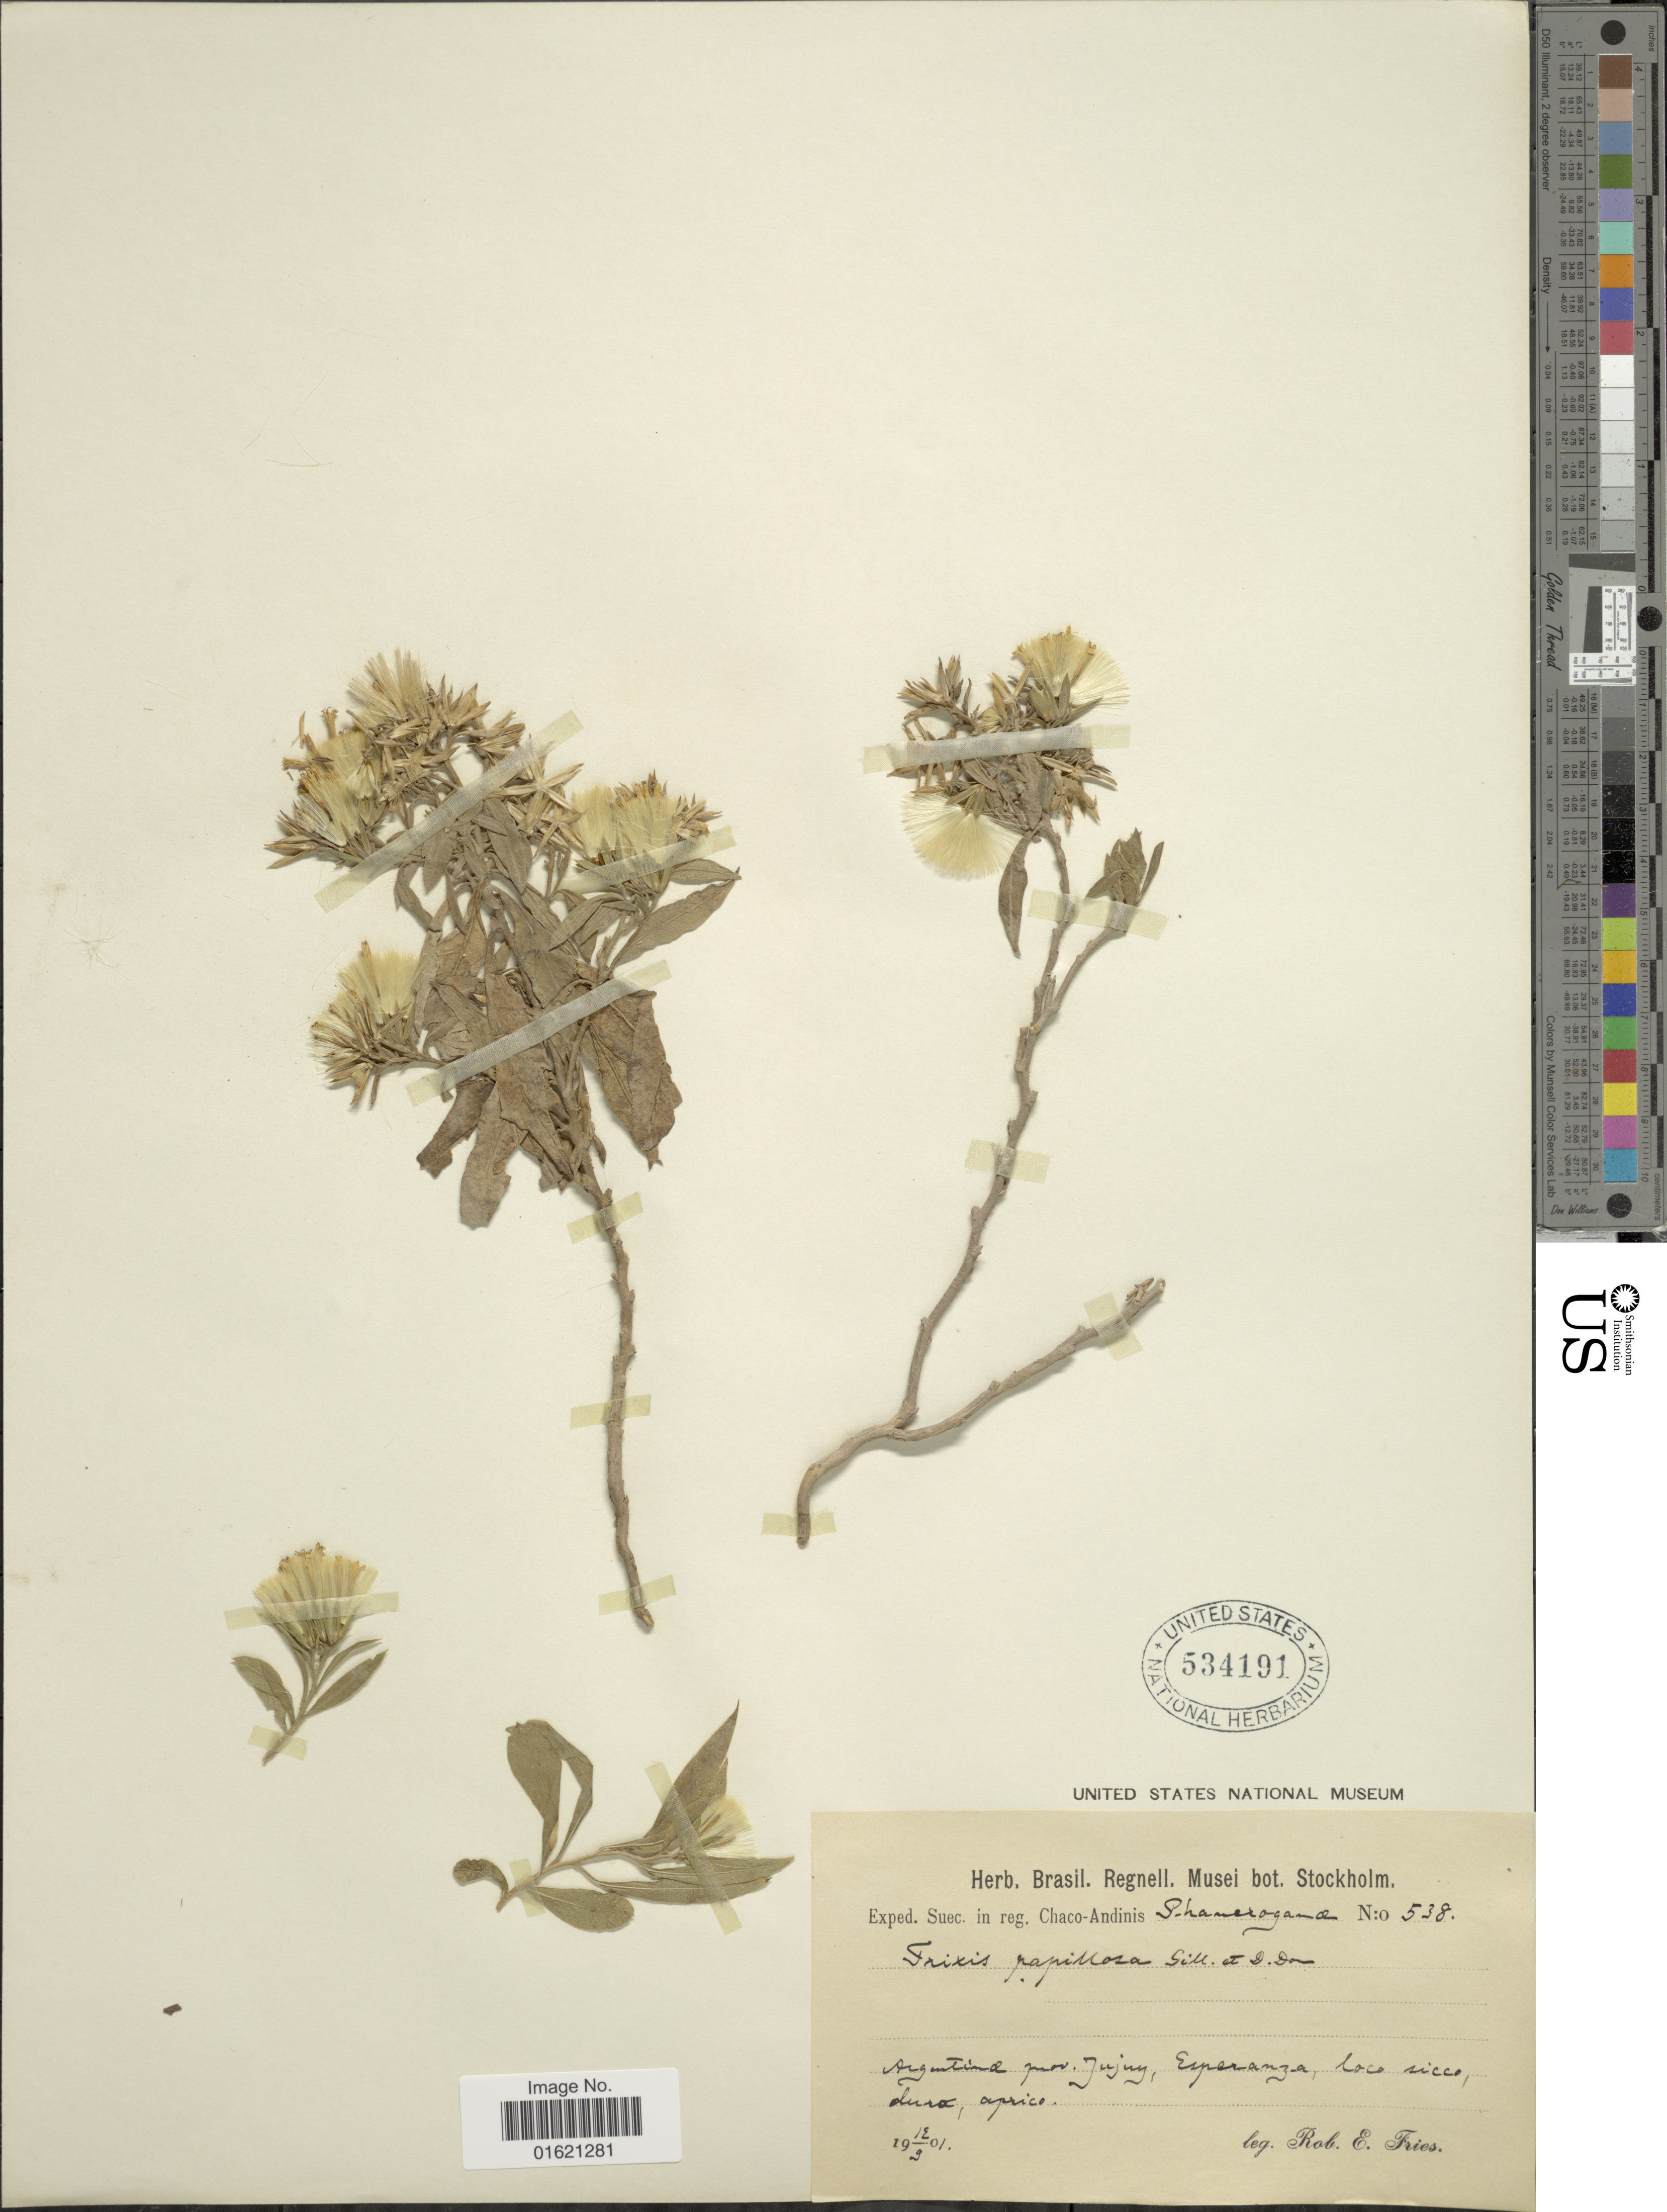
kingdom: Plantae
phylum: Tracheophyta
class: Magnoliopsida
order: Asterales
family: Asteraceae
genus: Trixis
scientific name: Trixis cacalioides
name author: (Kunth) D. Don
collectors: R. E. Fries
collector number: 538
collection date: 1901-09-12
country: Argentina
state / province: Jujuy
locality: Esperanza, loco sicco, Tura,. Aprice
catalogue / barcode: US 534191